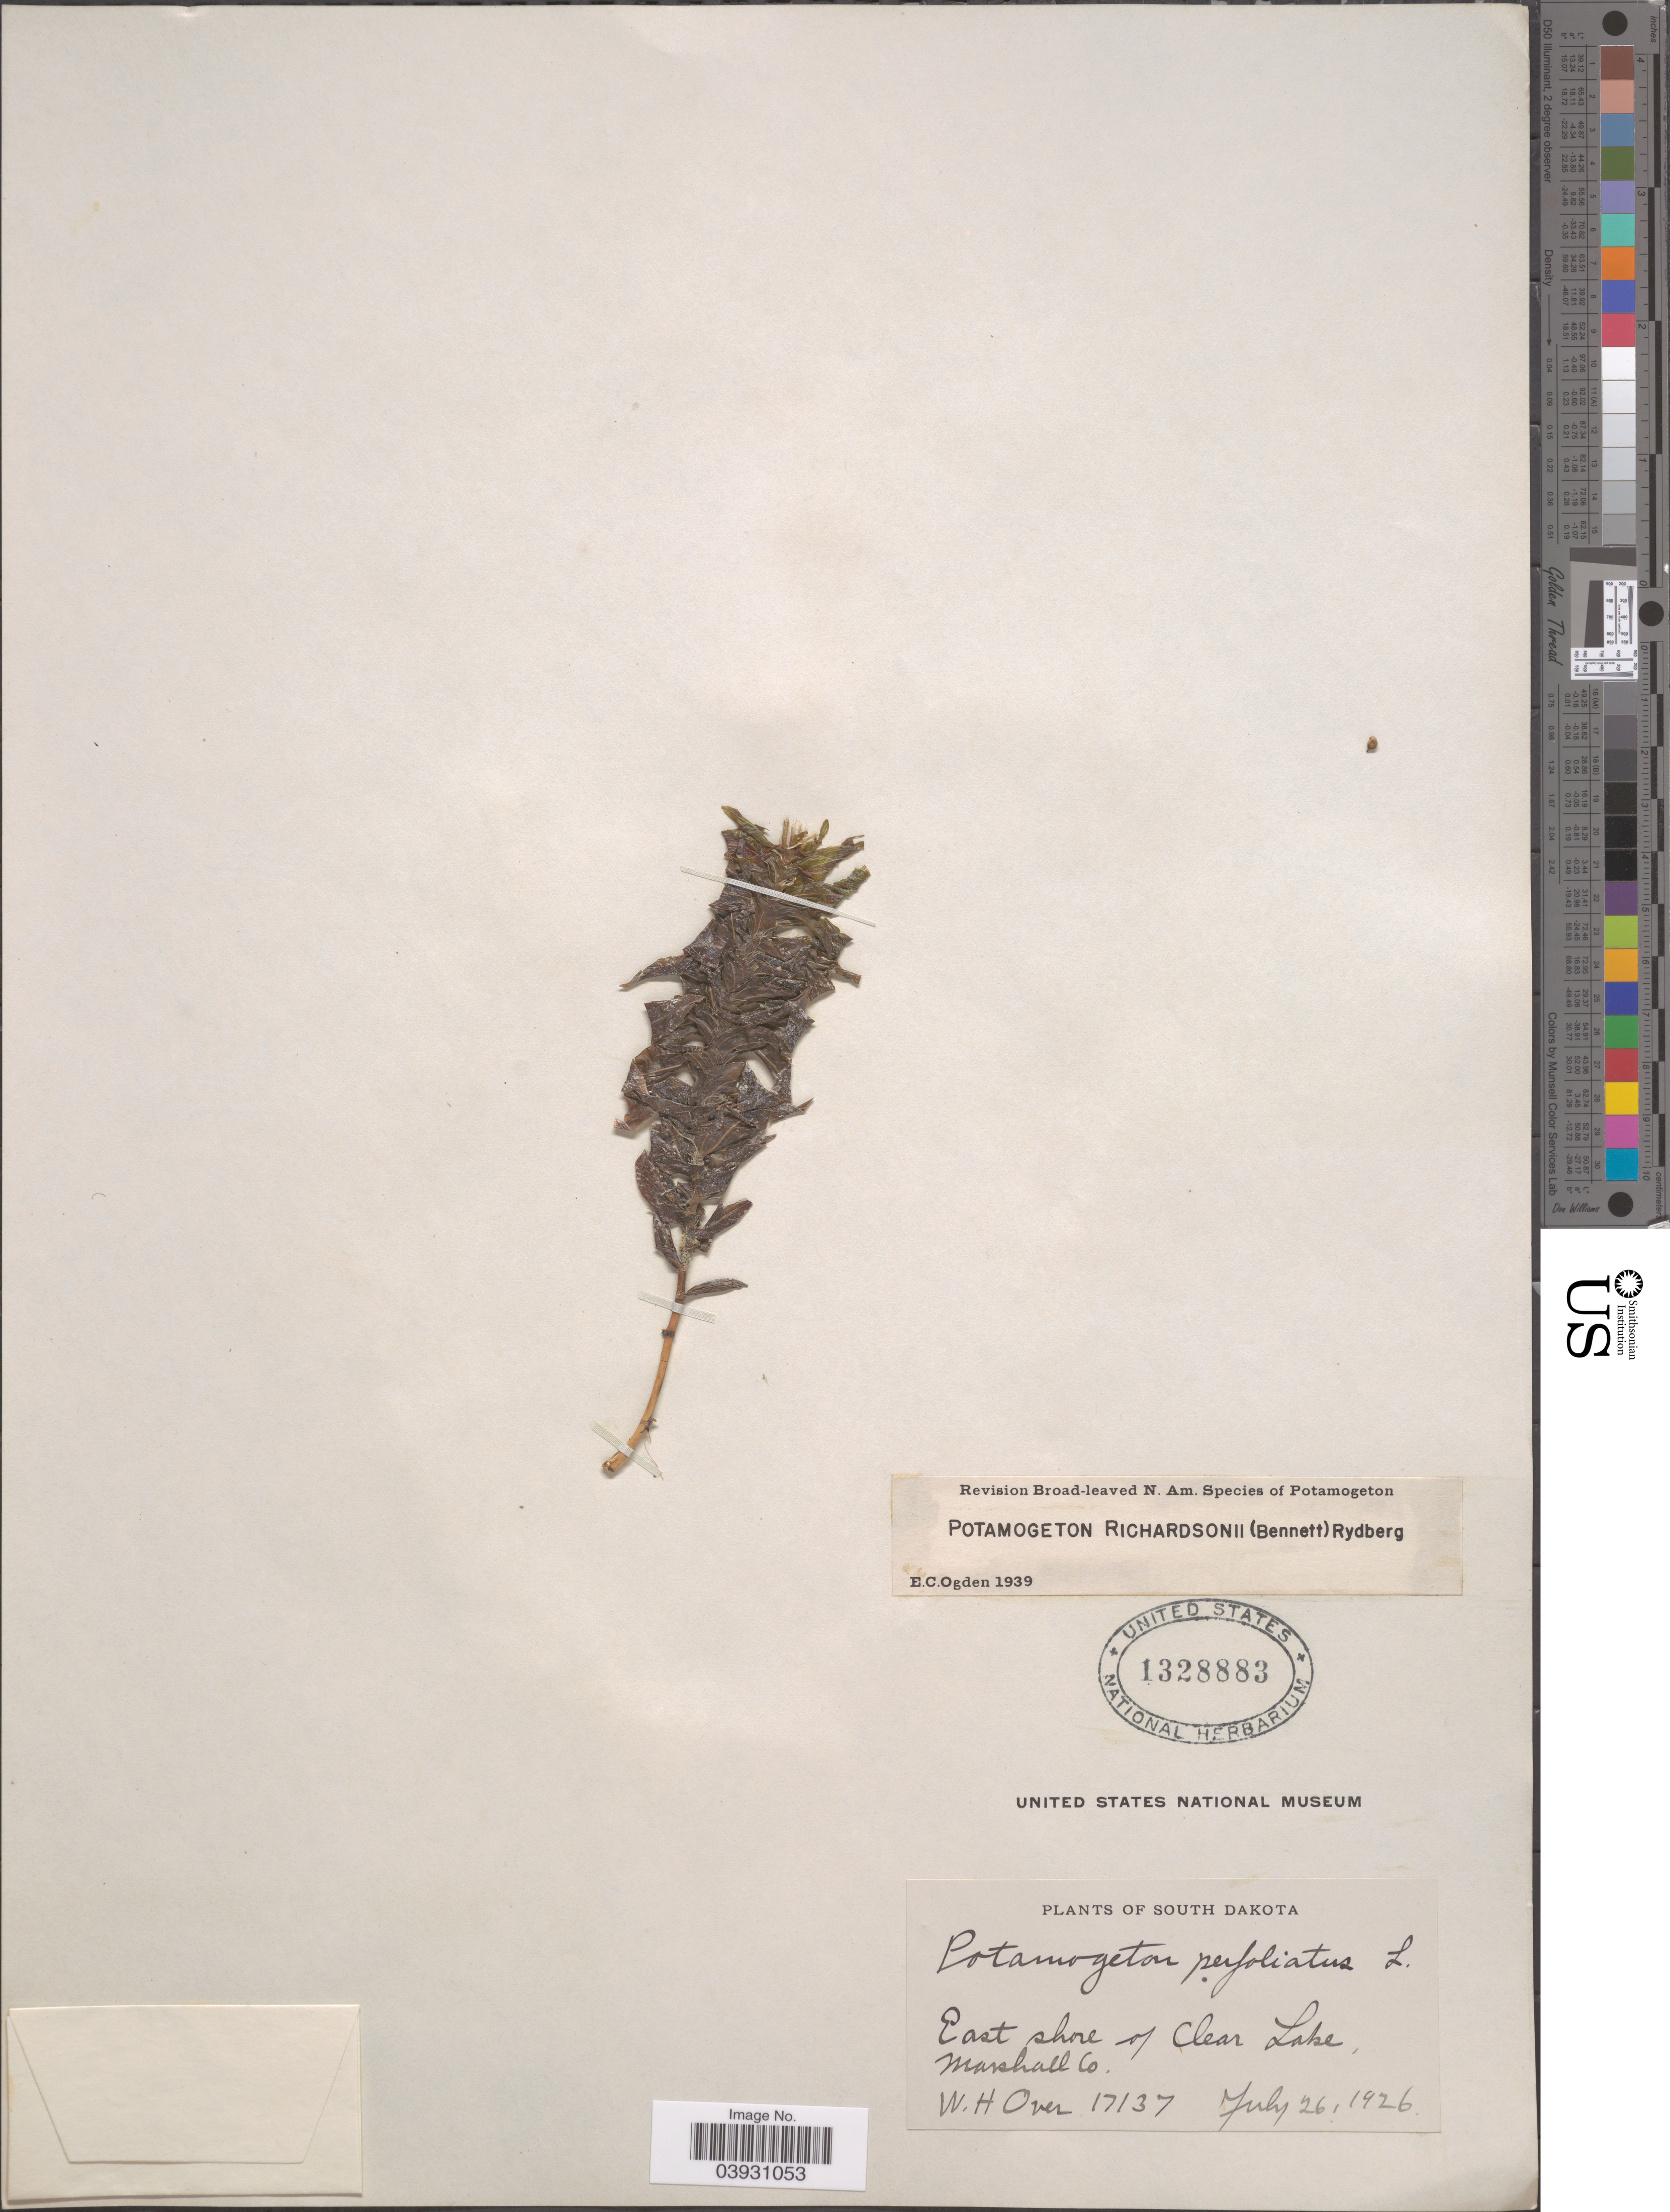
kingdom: Plantae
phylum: Tracheophyta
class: Liliopsida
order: Alismatales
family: Potamogetonaceae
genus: Potamogeton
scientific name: Potamogeton richardsonii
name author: (A.W. Benn.) Rydb.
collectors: W. Over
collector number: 17137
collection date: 1926-07-26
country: United States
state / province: South Dakota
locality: East shore of Clear Lake, Marshall Co.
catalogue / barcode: US 1328883